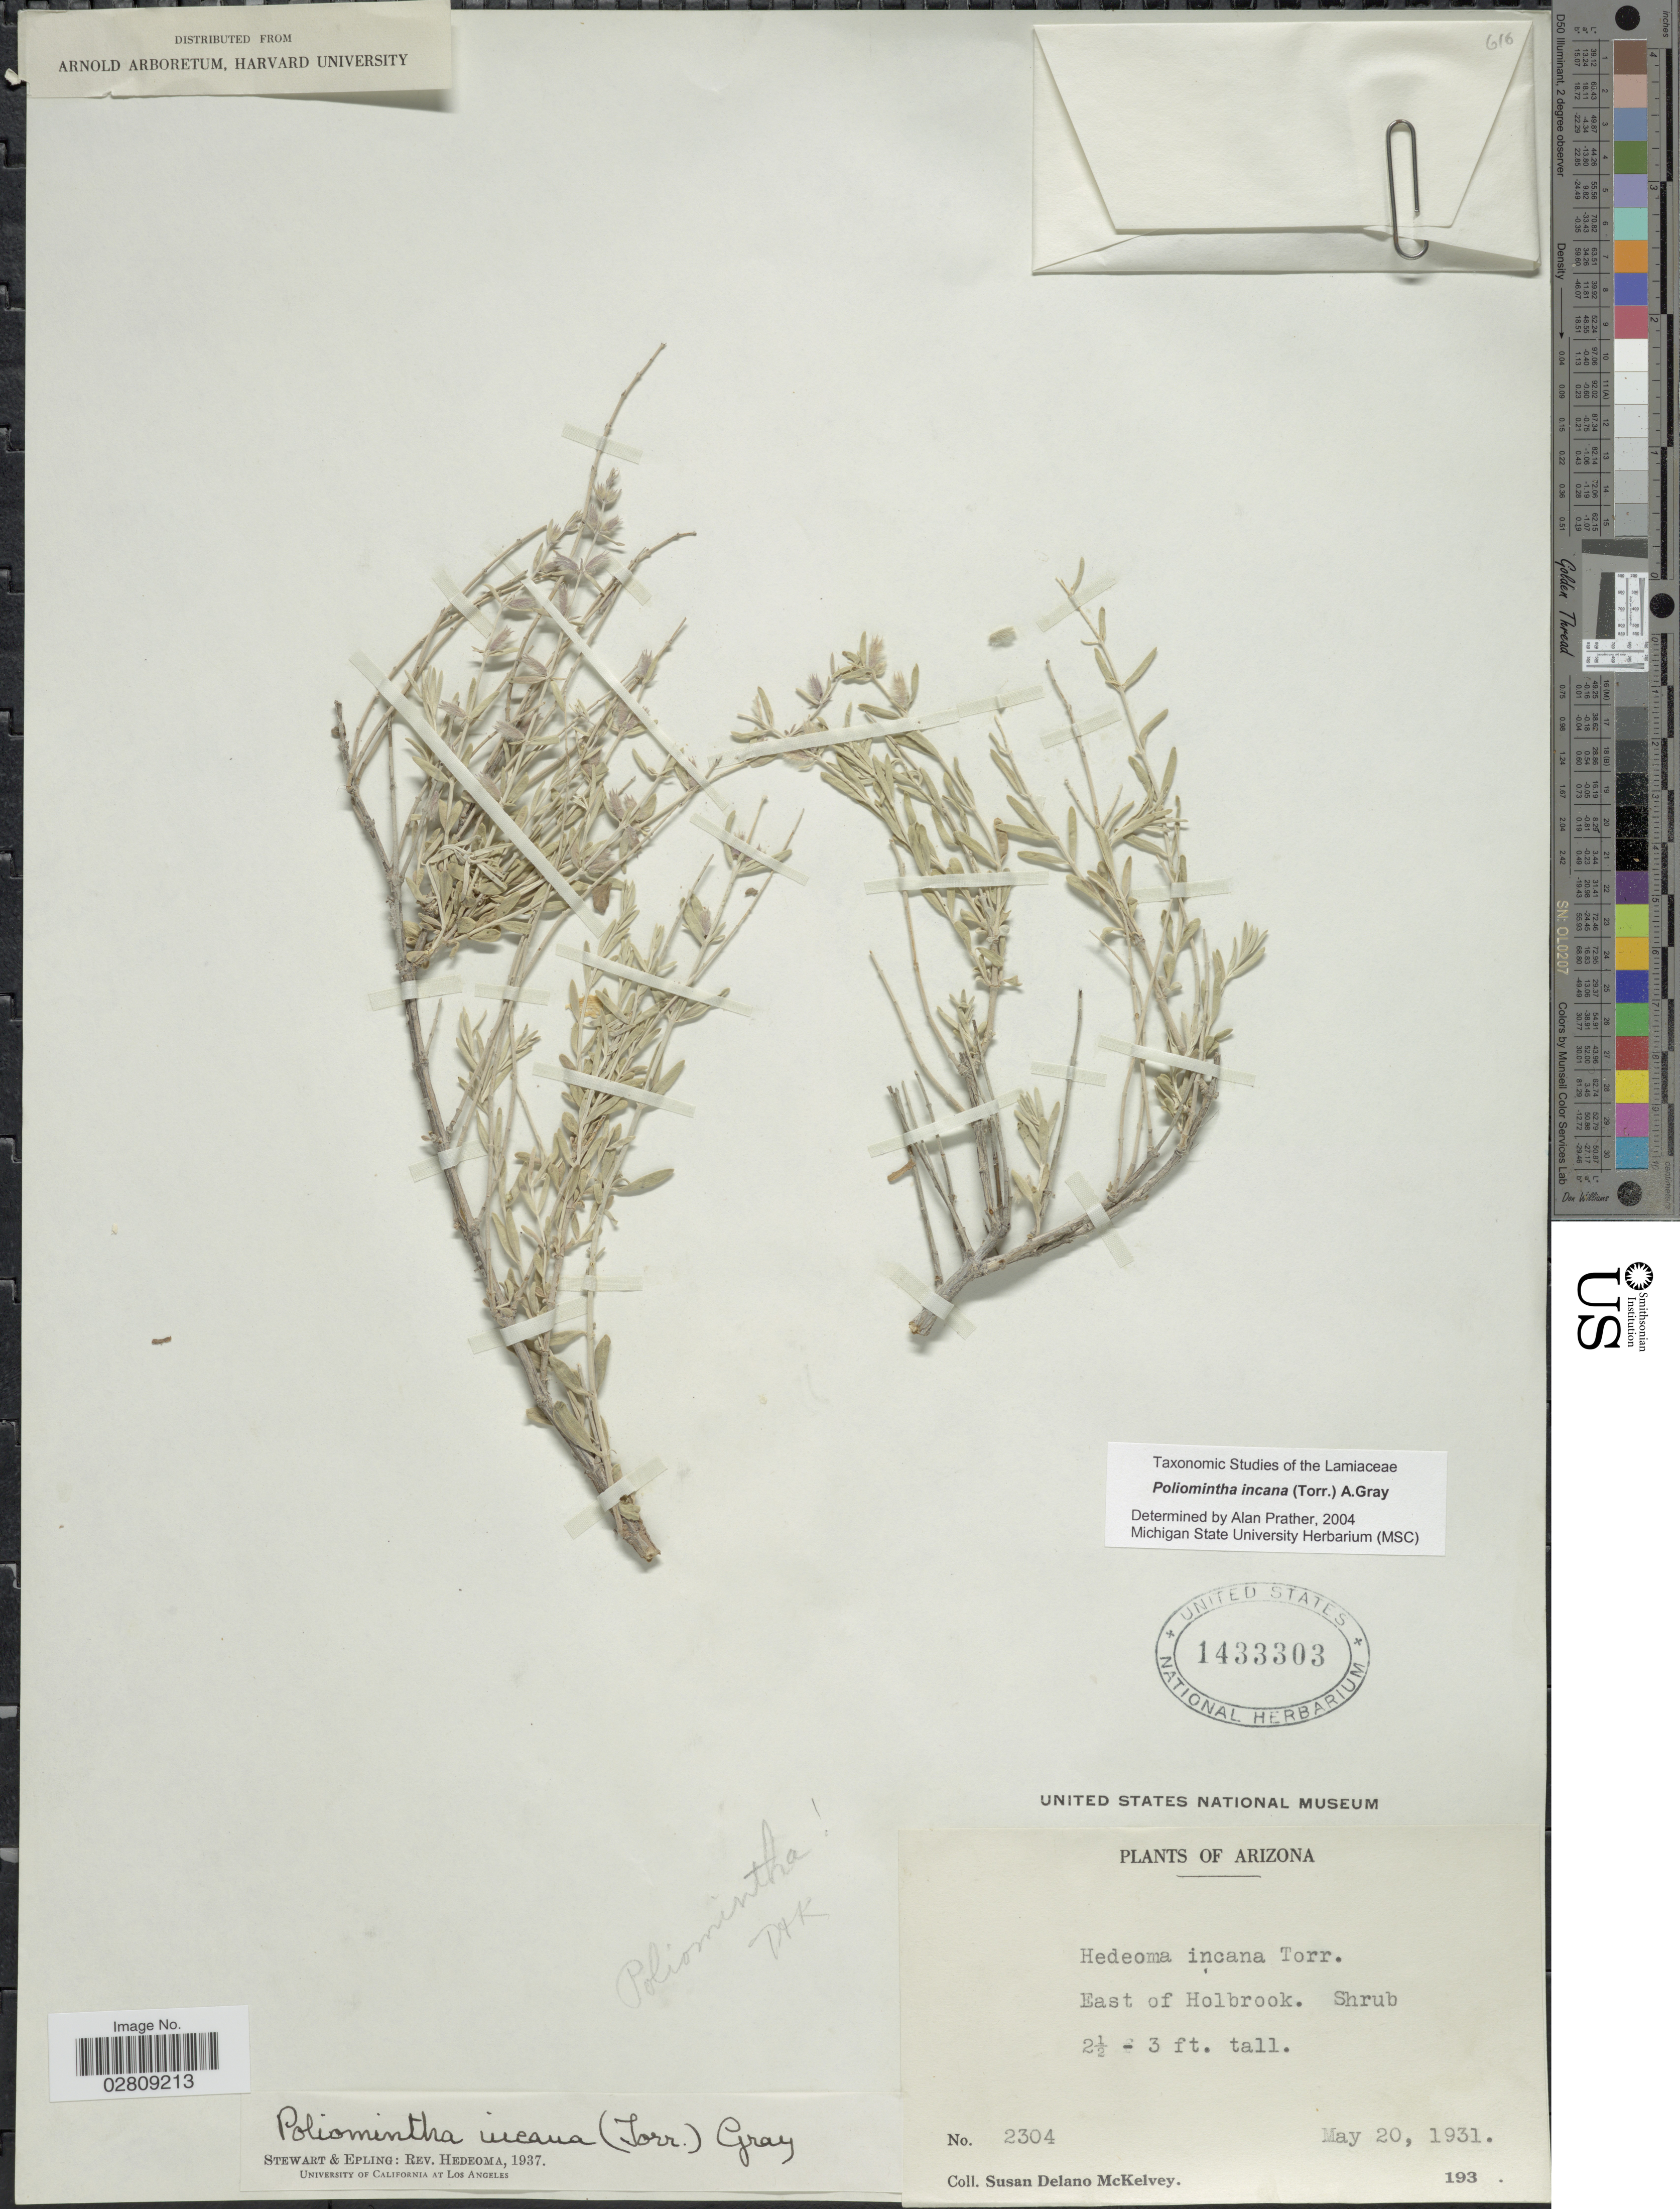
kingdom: Plantae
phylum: Tracheophyta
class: Magnoliopsida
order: Lamiales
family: Lamiaceae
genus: Poliomintha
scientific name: Poliomintha incana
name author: (Torr.) A. Gray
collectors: S. A. McKelvey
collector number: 2304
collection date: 1931-05-20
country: United States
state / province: Arizona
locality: East of Holbrook.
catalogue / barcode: US 1433303